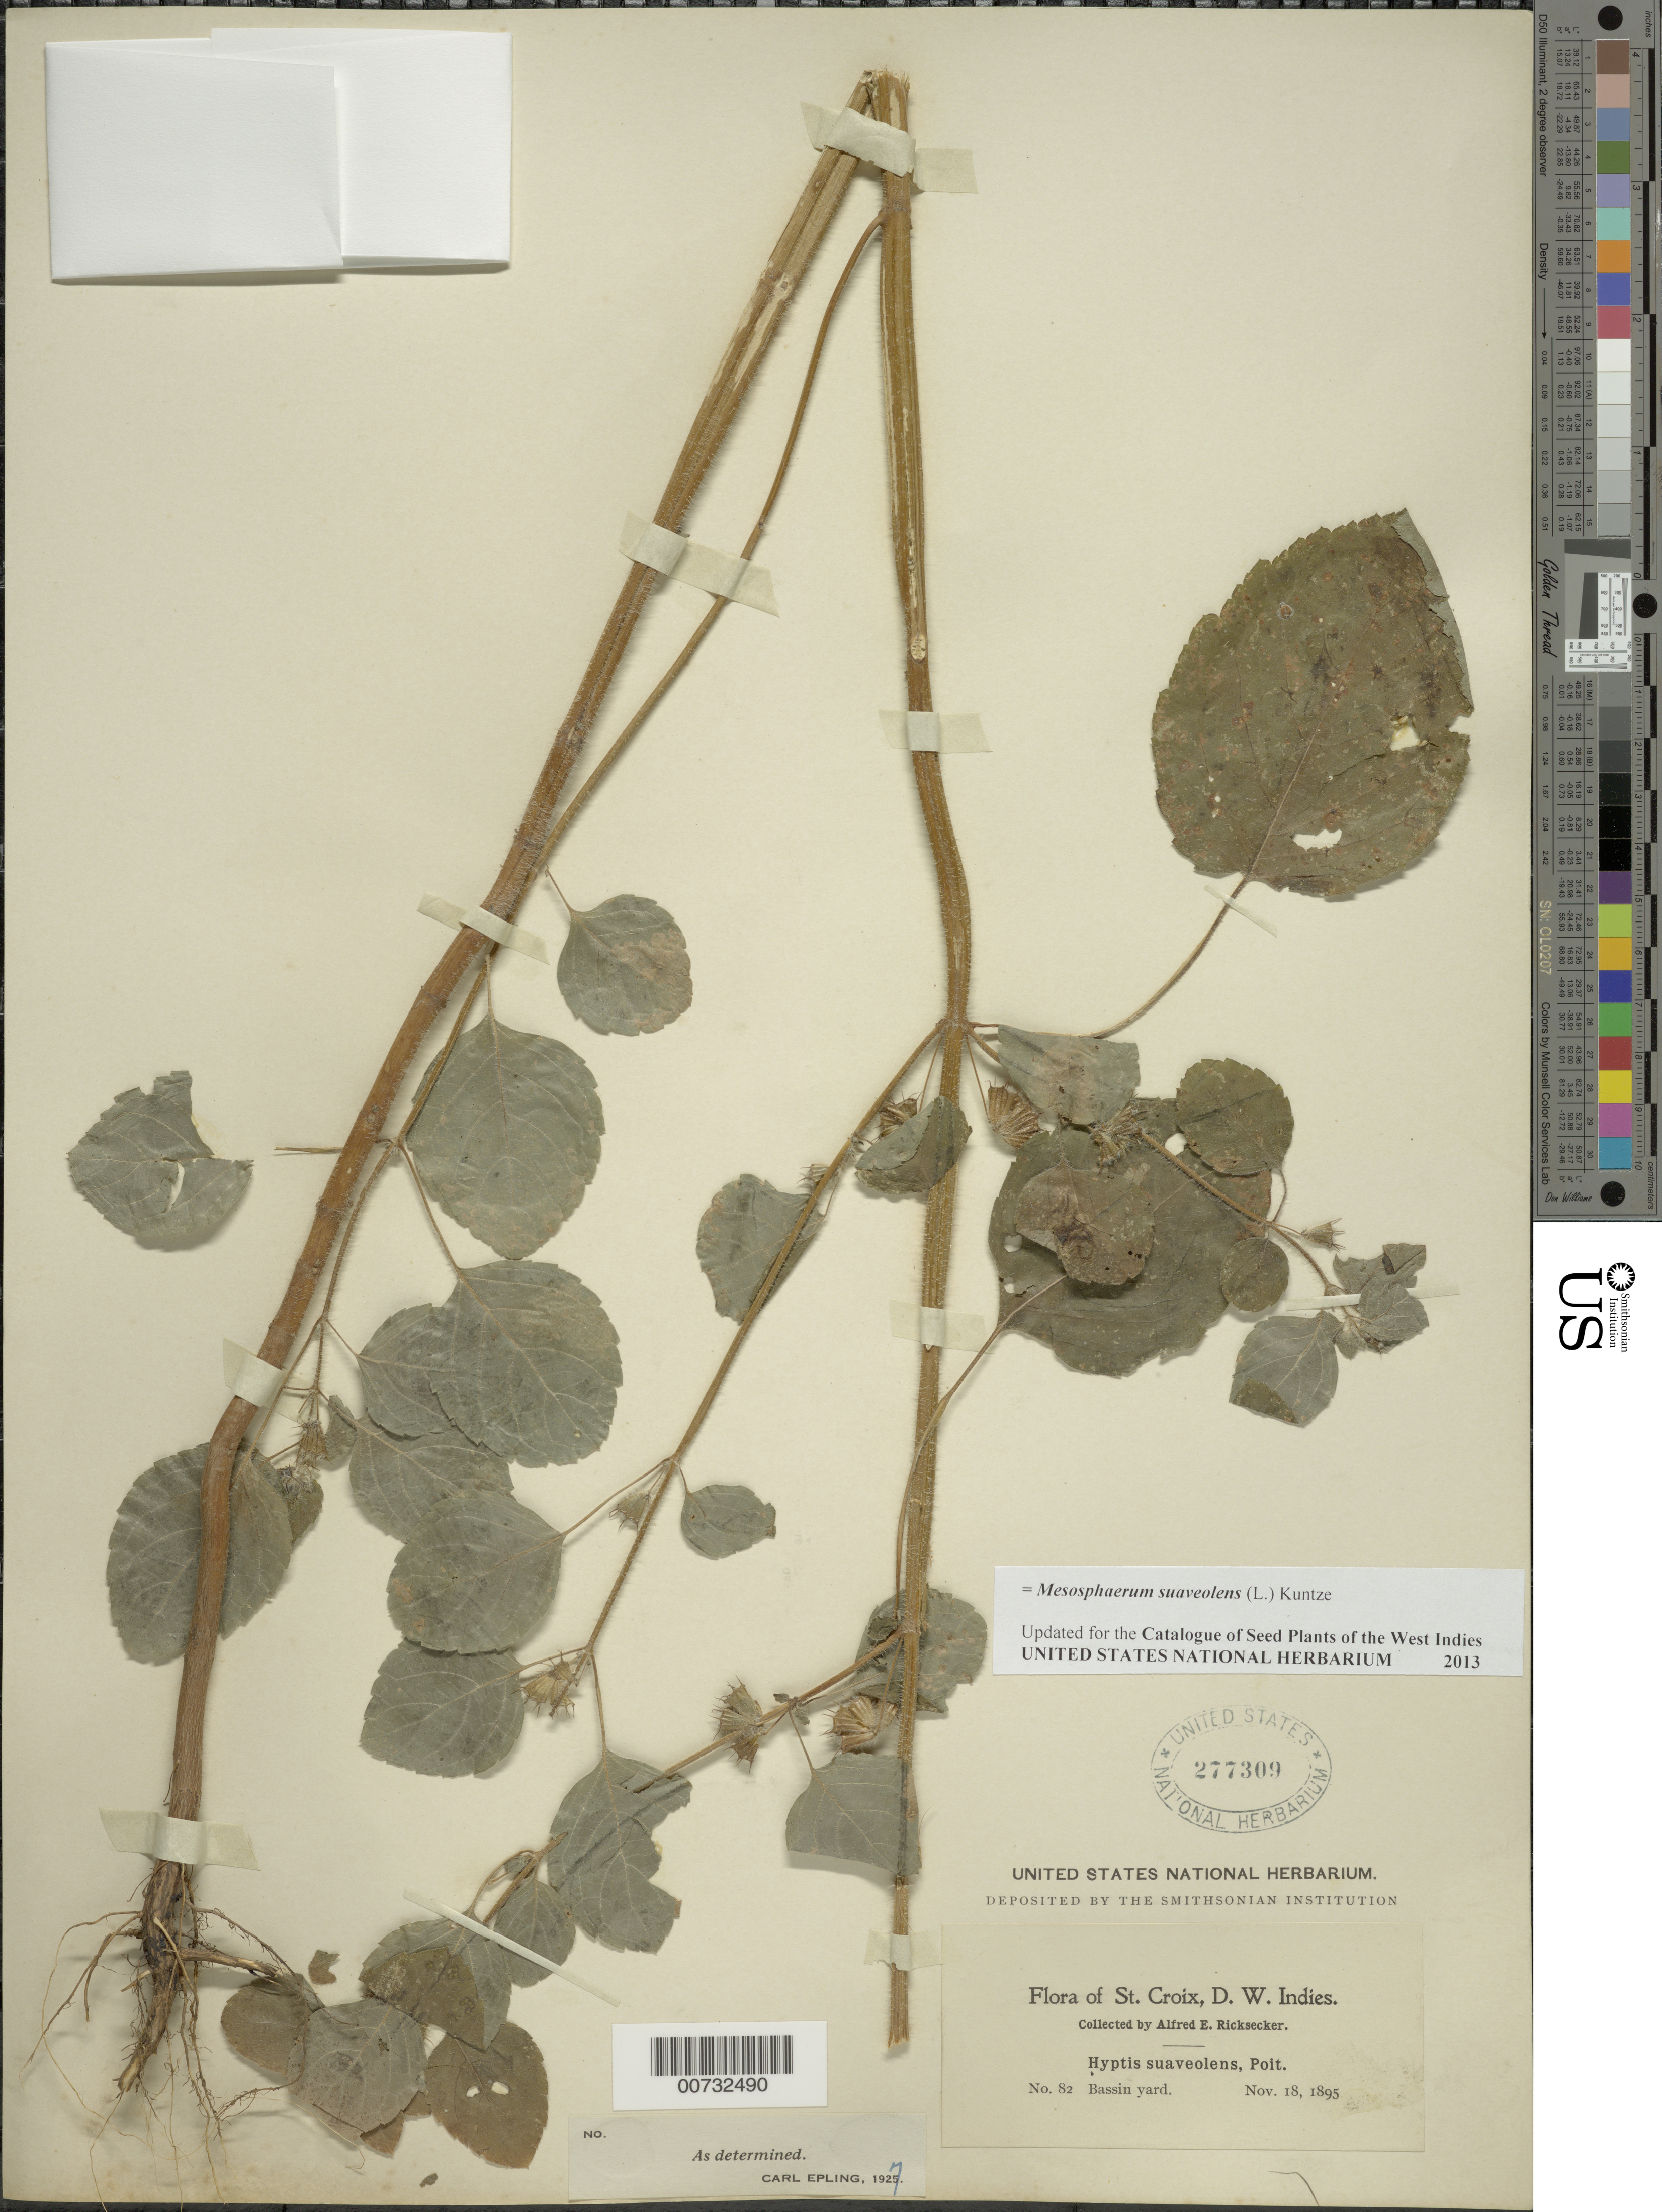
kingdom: Plantae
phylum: Tracheophyta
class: Magnoliopsida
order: Lamiales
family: Lamiaceae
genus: Mesosphaerum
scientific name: Mesosphaerum suaveolens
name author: (L.) Kuntze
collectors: A. E. Ricksecker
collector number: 82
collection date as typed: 18 Nov 1895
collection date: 1895-11-18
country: U.S. Virgin Islands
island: St. Croix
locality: St. Croix, Bassin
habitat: Yard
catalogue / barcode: US 277309